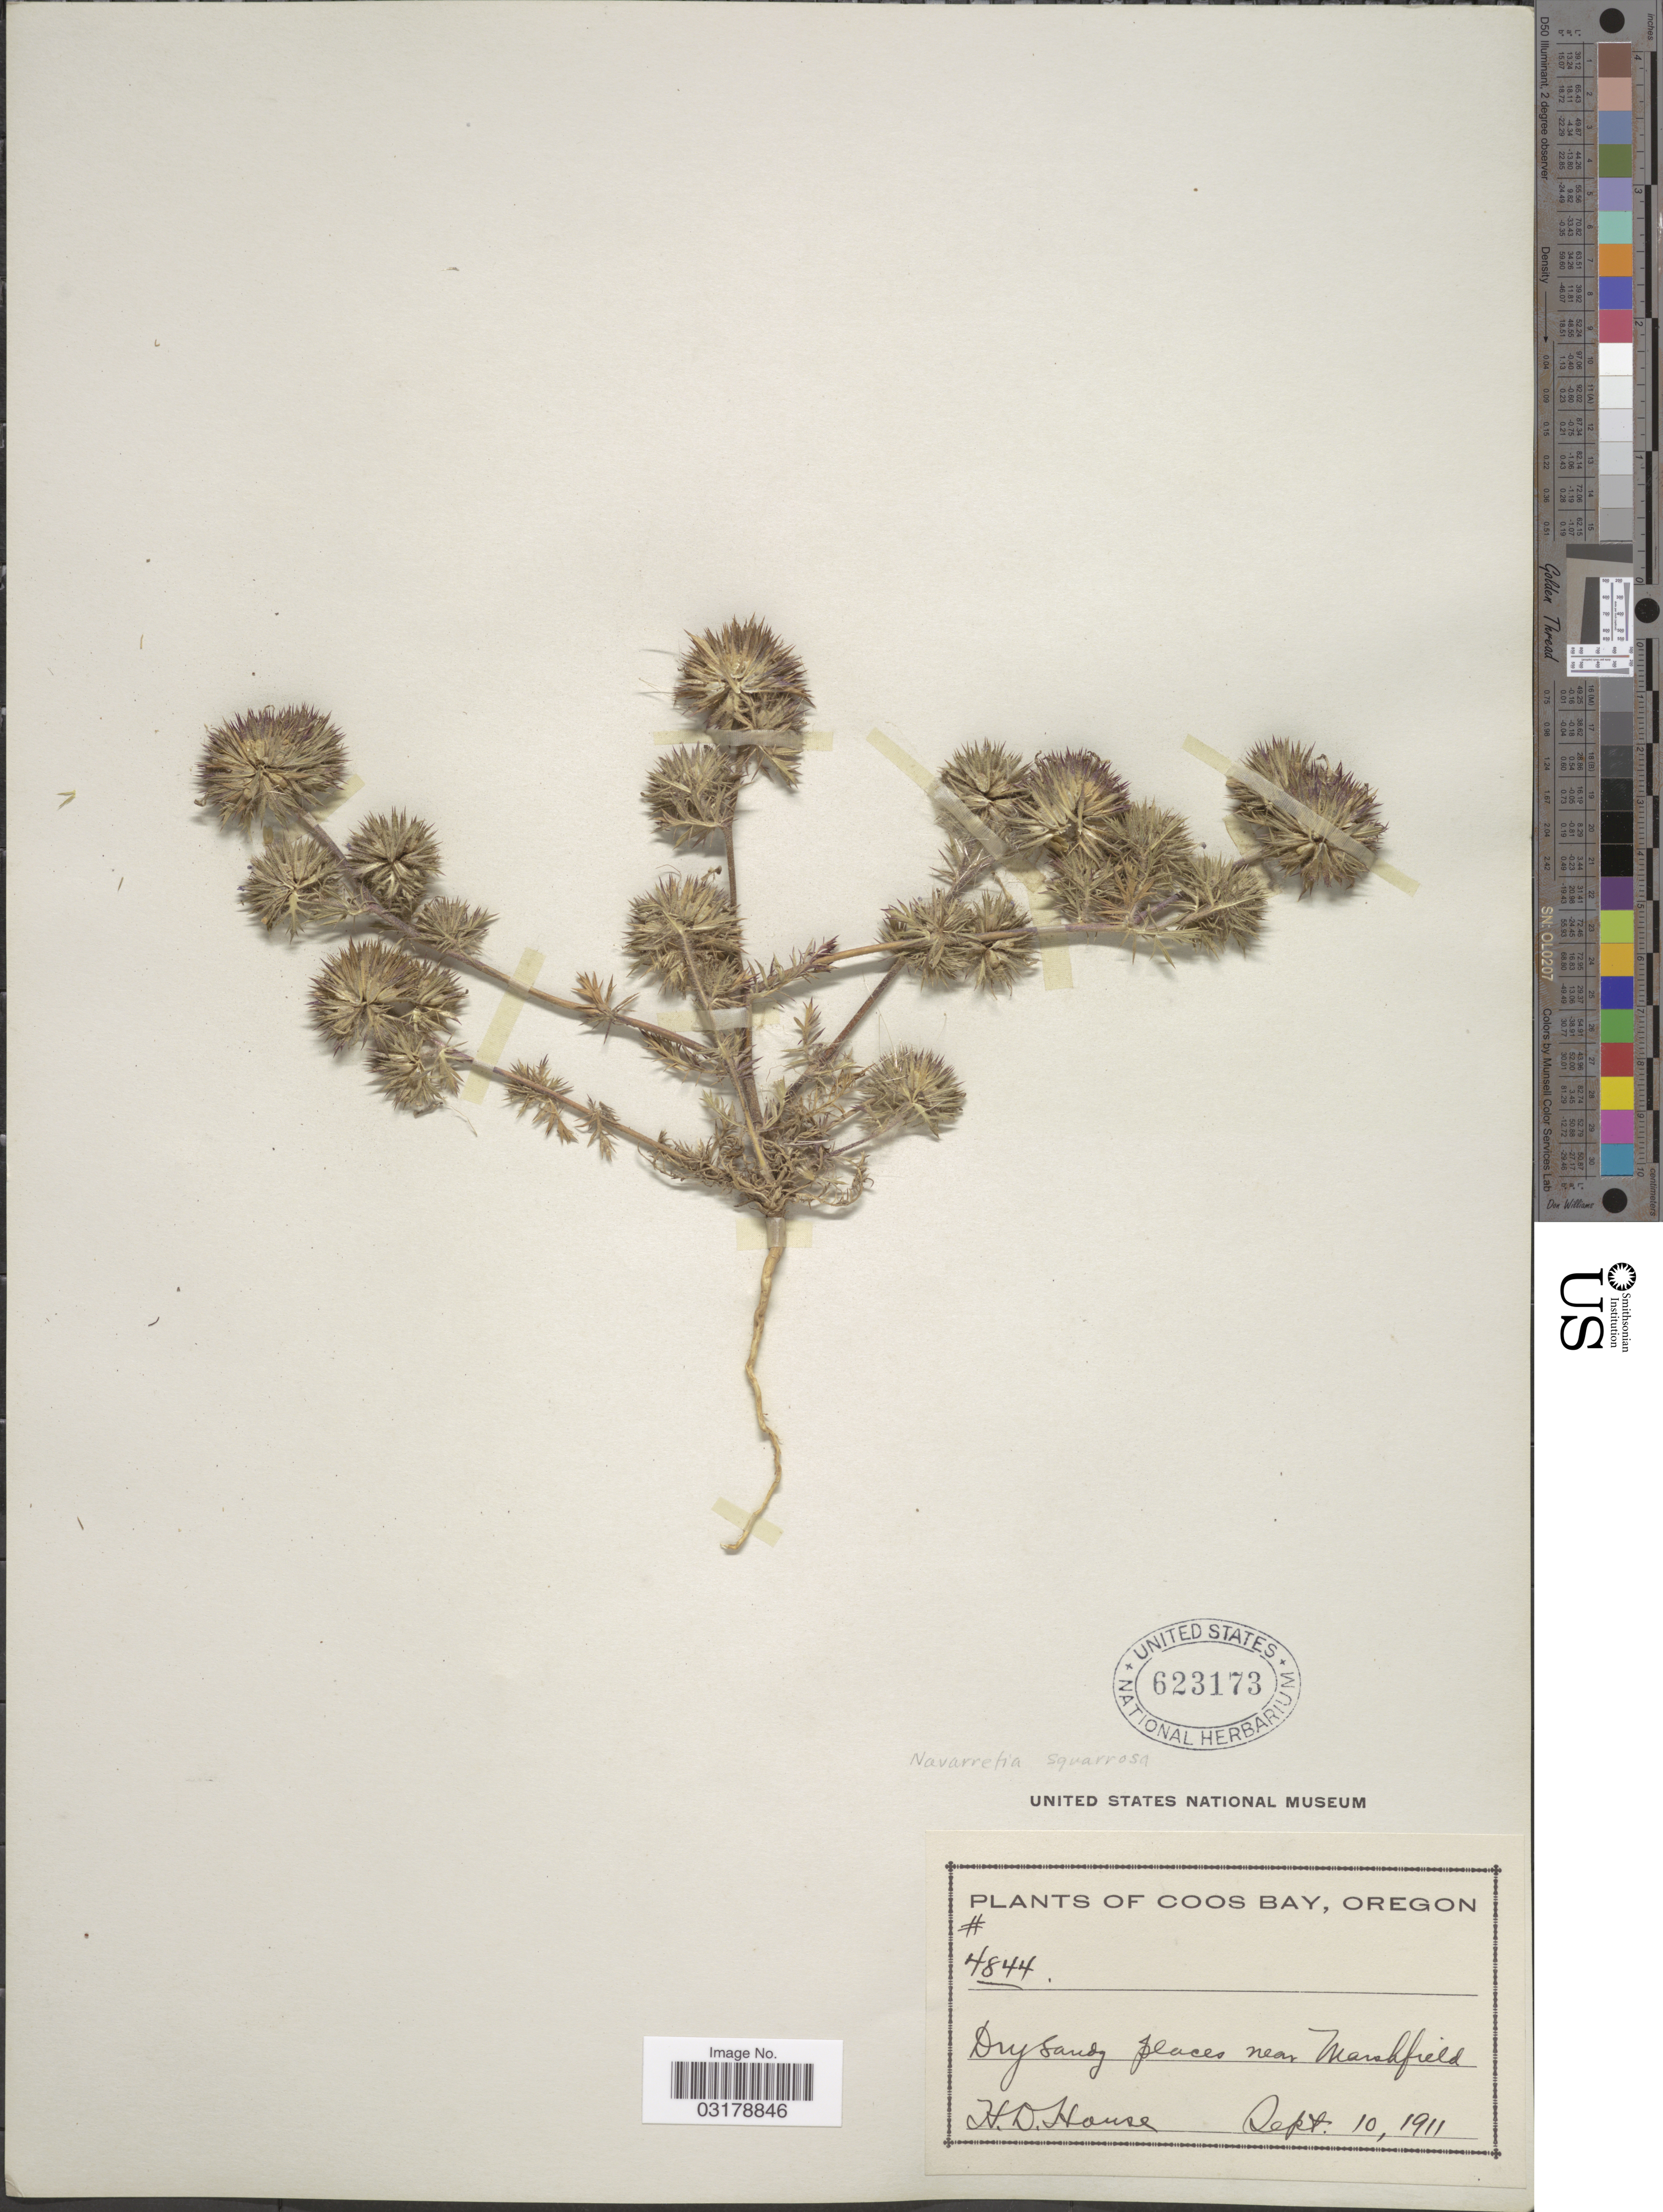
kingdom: Plantae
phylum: Tracheophyta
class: Magnoliopsida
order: Ericales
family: Polemoniaceae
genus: Navarretia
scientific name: Navarretia squarrosa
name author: (Eschsch.) Hook. & Arn.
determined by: Strong, Mark T., (BOT), Smithsonian Institution - National Museum of Natural History (UNITED STATES)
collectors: H. D. House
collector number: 4844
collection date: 1911-09-10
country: United States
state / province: Oregon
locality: Coos Bay. Dry sandy places near Marshfield.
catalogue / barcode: US 623173